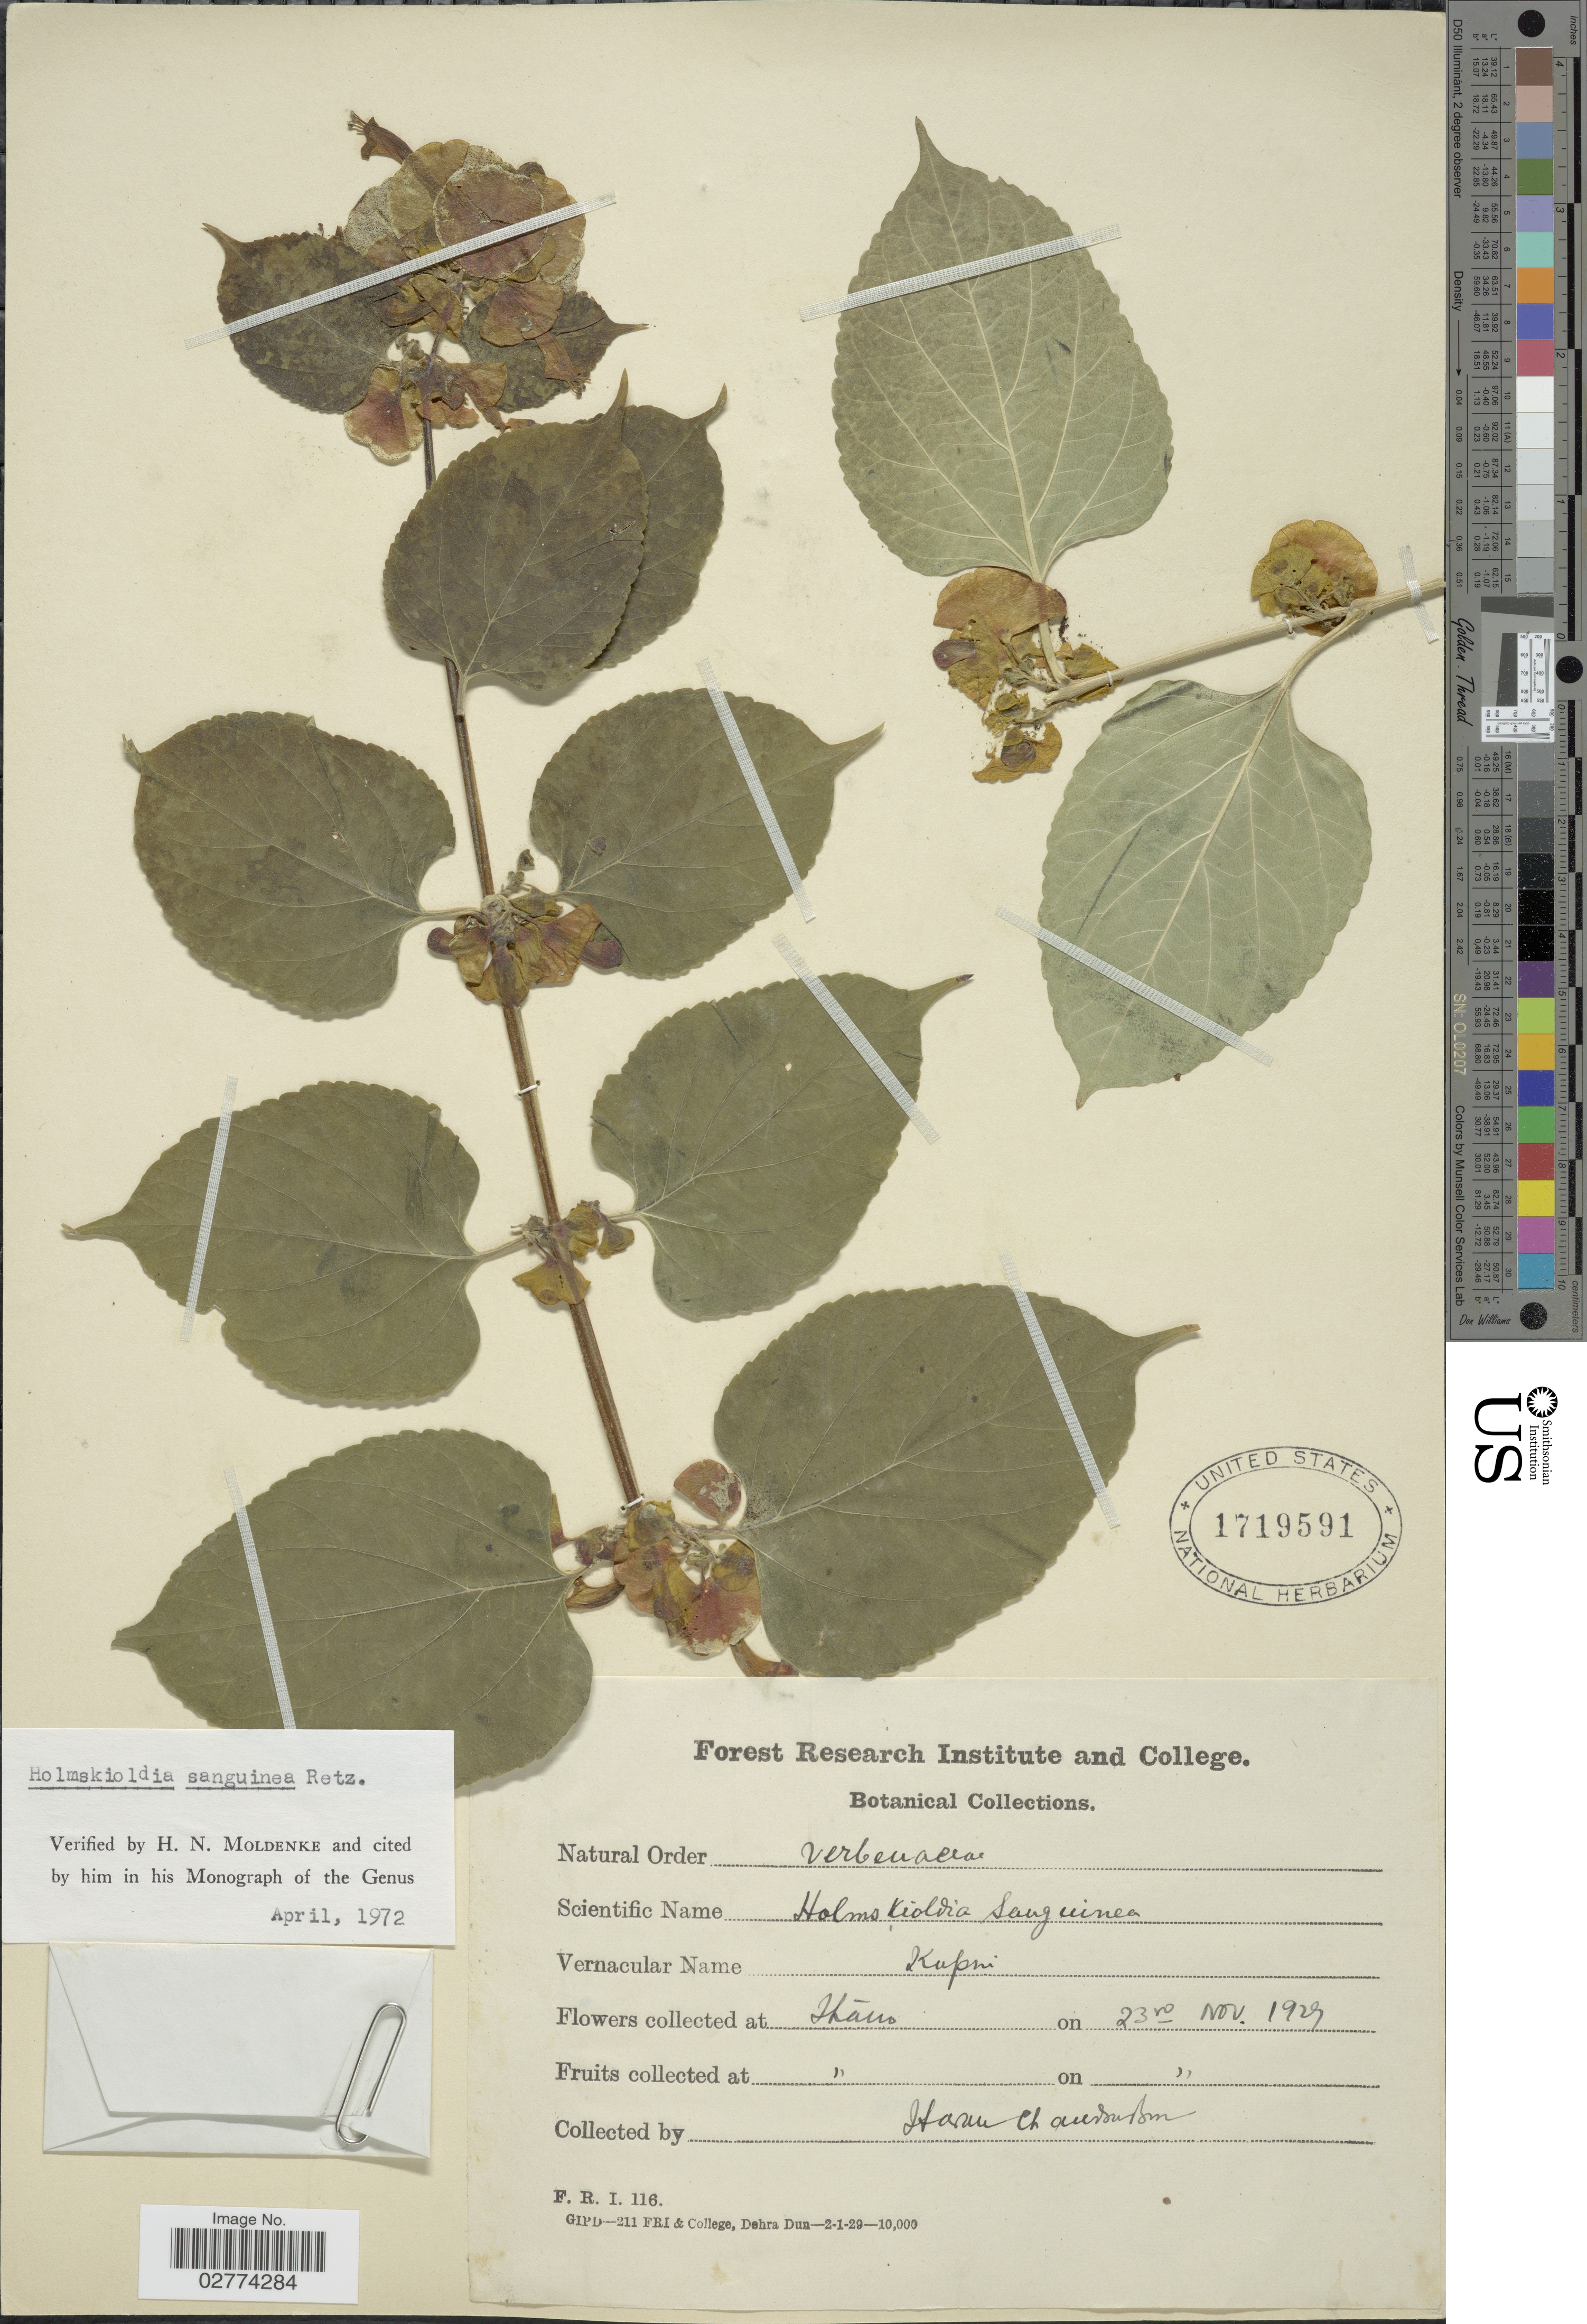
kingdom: Plantae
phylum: Tracheophyta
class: Magnoliopsida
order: Lamiales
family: Lamiaceae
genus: Holmskioldia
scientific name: Holmskioldia sanguinea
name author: Retz.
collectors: I. Chandubin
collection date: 1925-11-23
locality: Ihano [interpreted]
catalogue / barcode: US 1719591